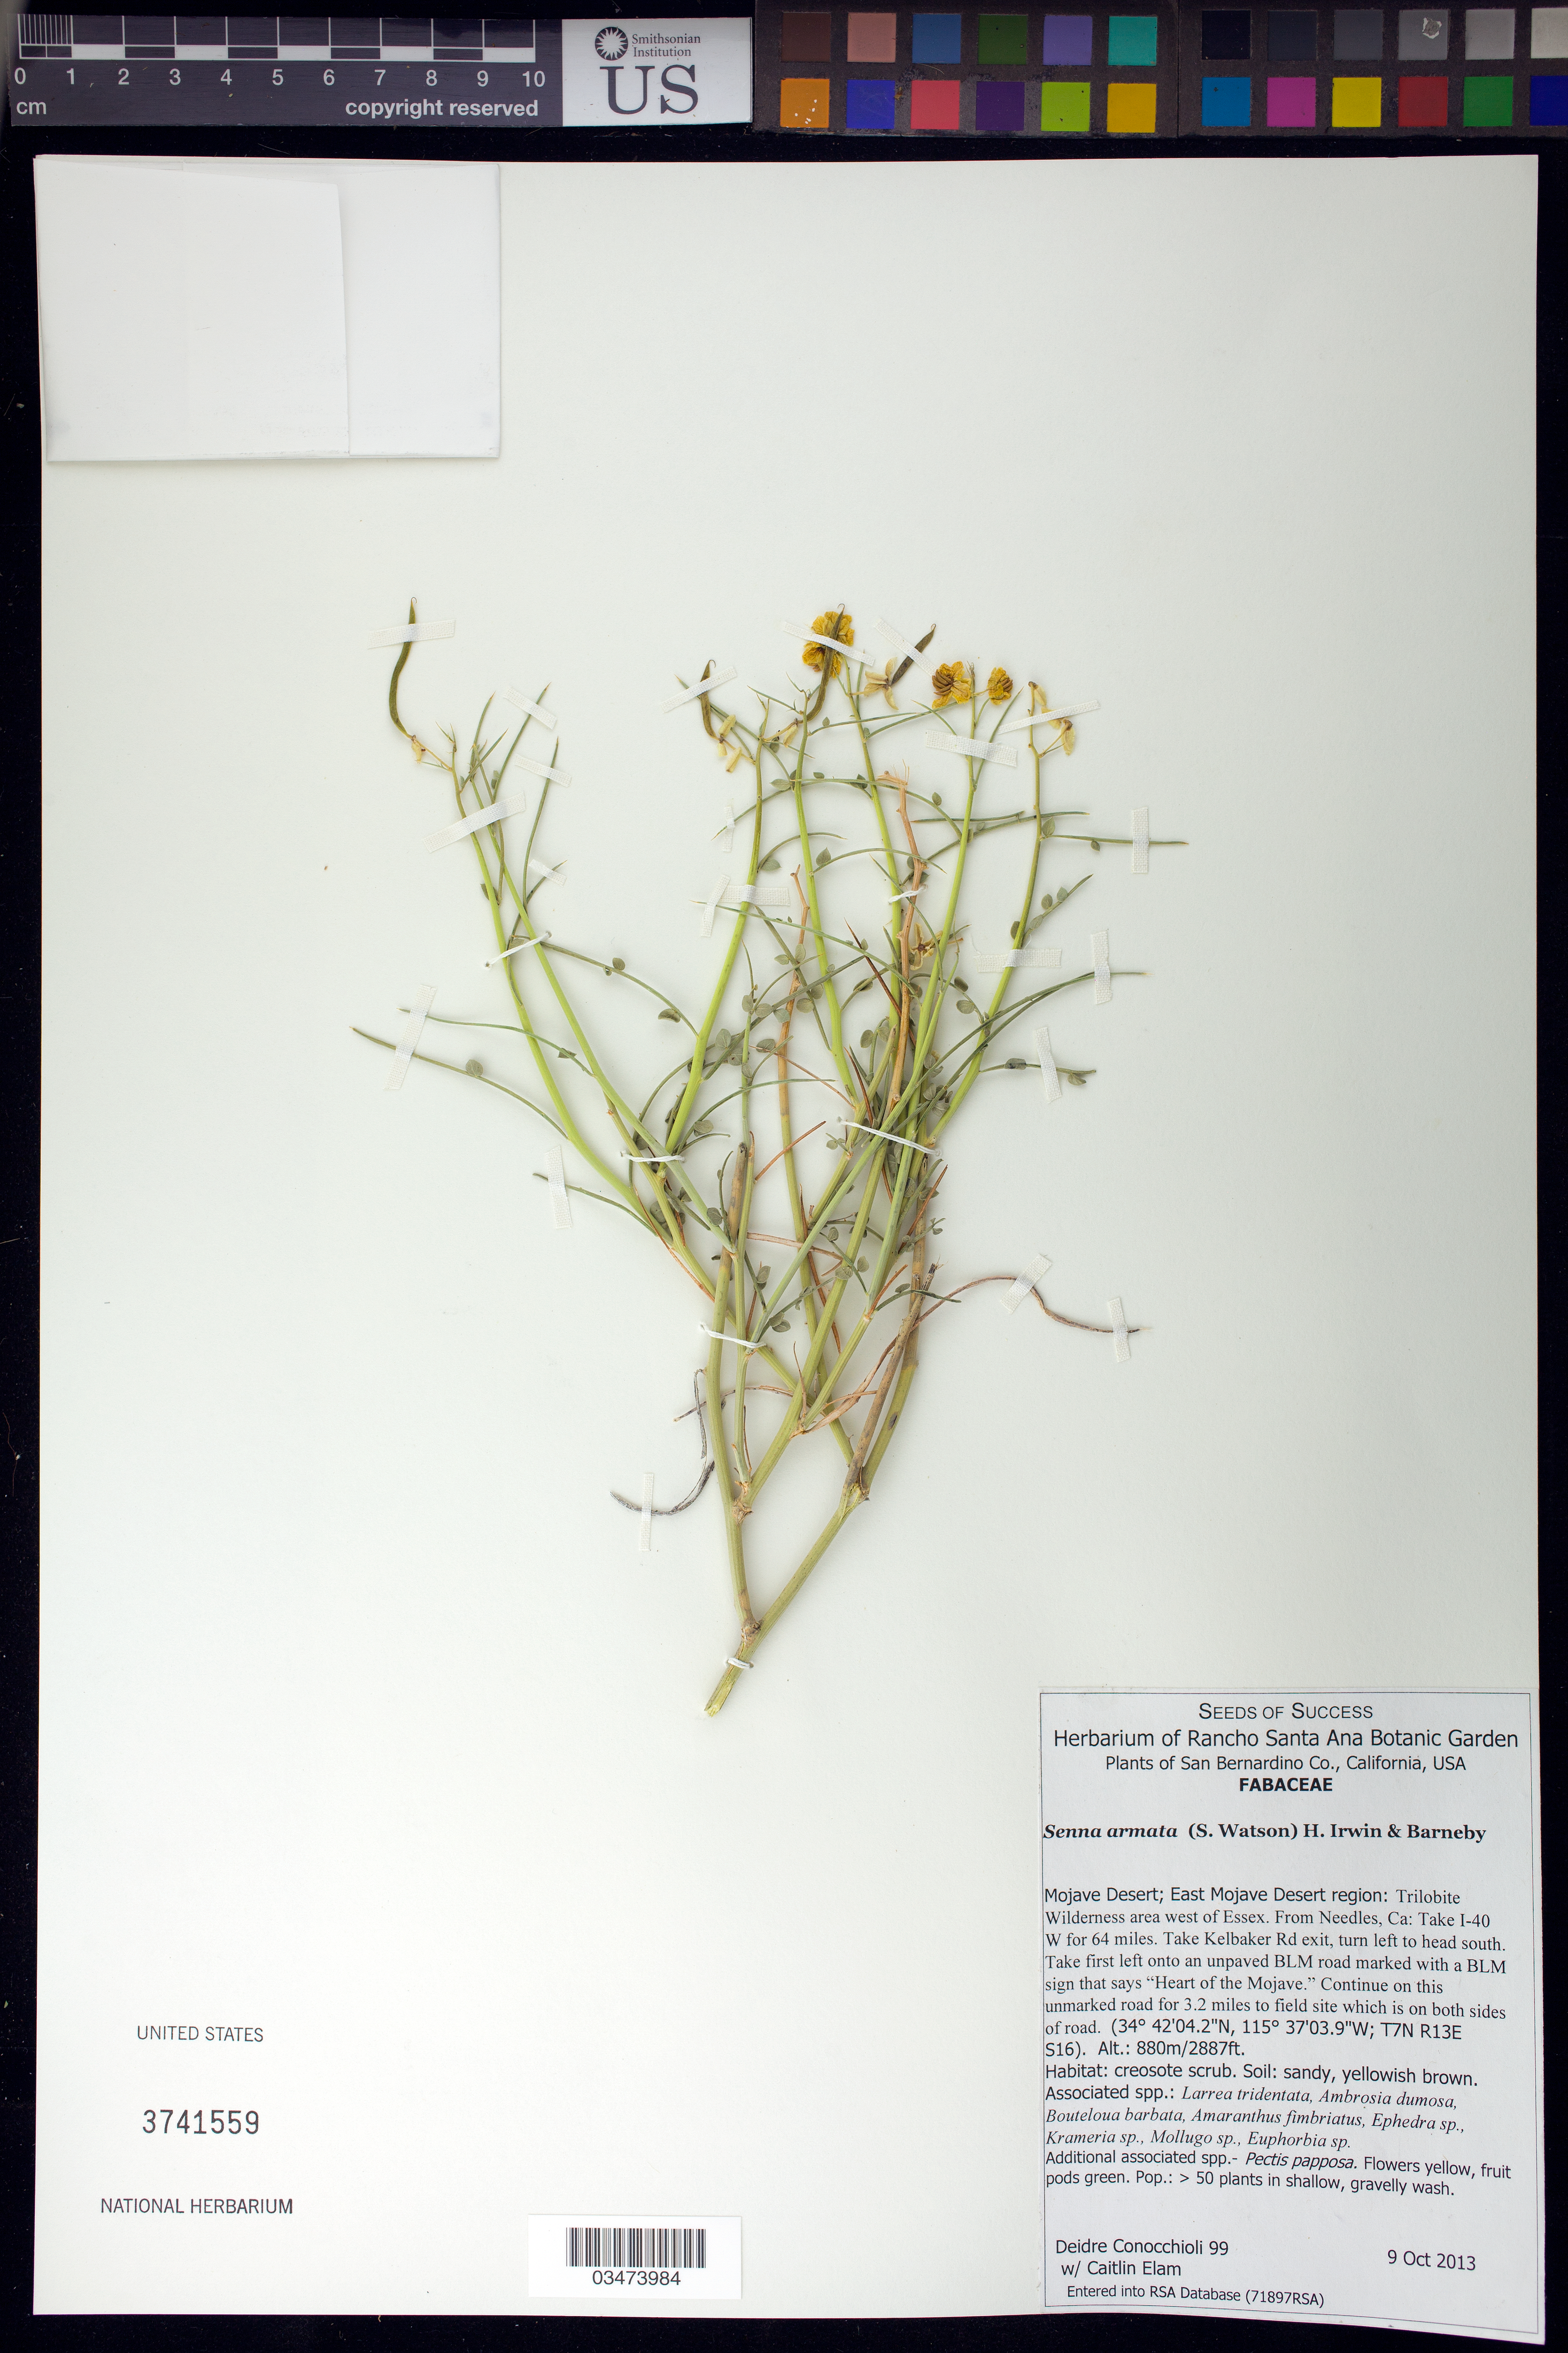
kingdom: Plantae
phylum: Tracheophyta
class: Magnoliopsida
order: Fabales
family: Fabaceae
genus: Senna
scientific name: Senna armata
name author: (S. Watson) H.S. Irwin & Barneby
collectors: D. Conocchioli & C. Elam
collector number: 99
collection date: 2013-10-09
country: United States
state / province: California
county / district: San Bernardino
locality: Mojave Desert, East region, Trilobite Wilderness area west of Essex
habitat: Sandy soil, creosote scrub. Associated species: Larrea tridentata, Ambrosia dumosa, Bouteloua barbata, ect.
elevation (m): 880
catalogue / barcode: US 3741559